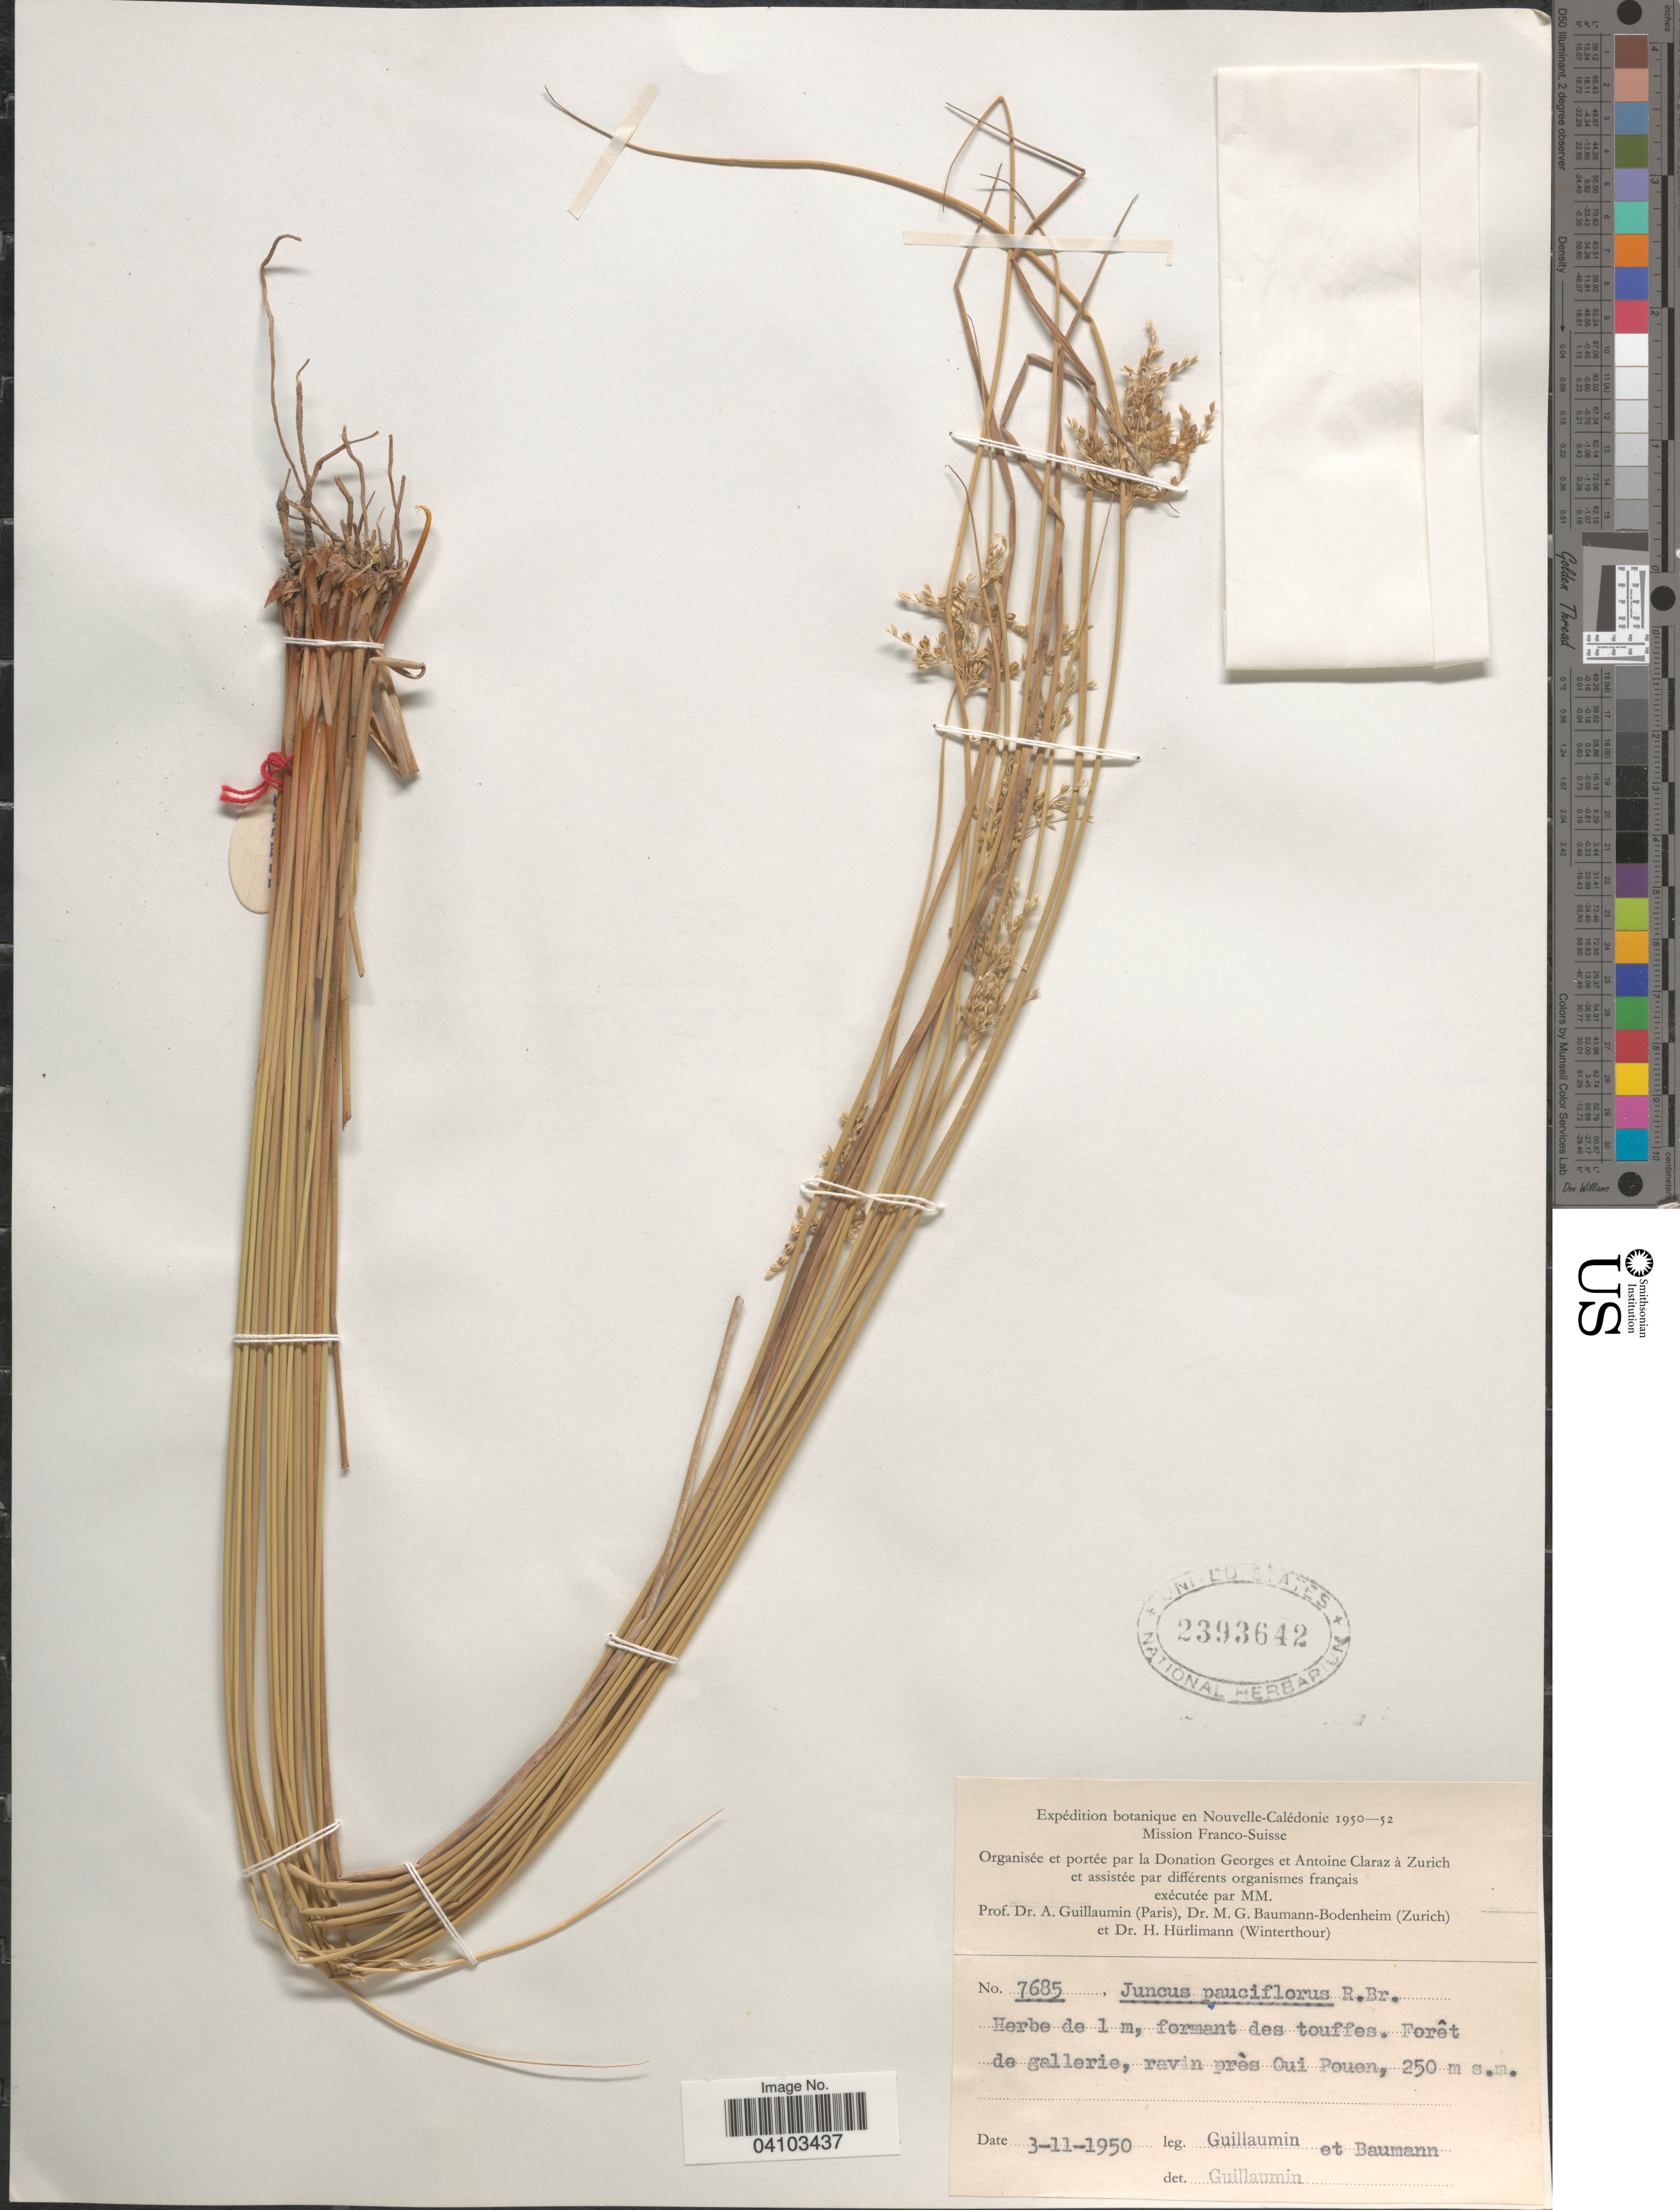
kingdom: Plantae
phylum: Tracheophyta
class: Liliopsida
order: Poales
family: Juncaceae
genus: Juncus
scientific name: Juncus pauciflorus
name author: R. Br.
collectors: A. Guillaumin & M. G. Baumann-Bodenheim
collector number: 7685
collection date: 1950-11-03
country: New Caledonia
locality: Expédition botanique en Nouvelle-Calédonie 1950-52. Mission Franco-Suisse. Forêt de gallerie, ravin près Oui Pouen.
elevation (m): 250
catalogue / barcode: US 2393642